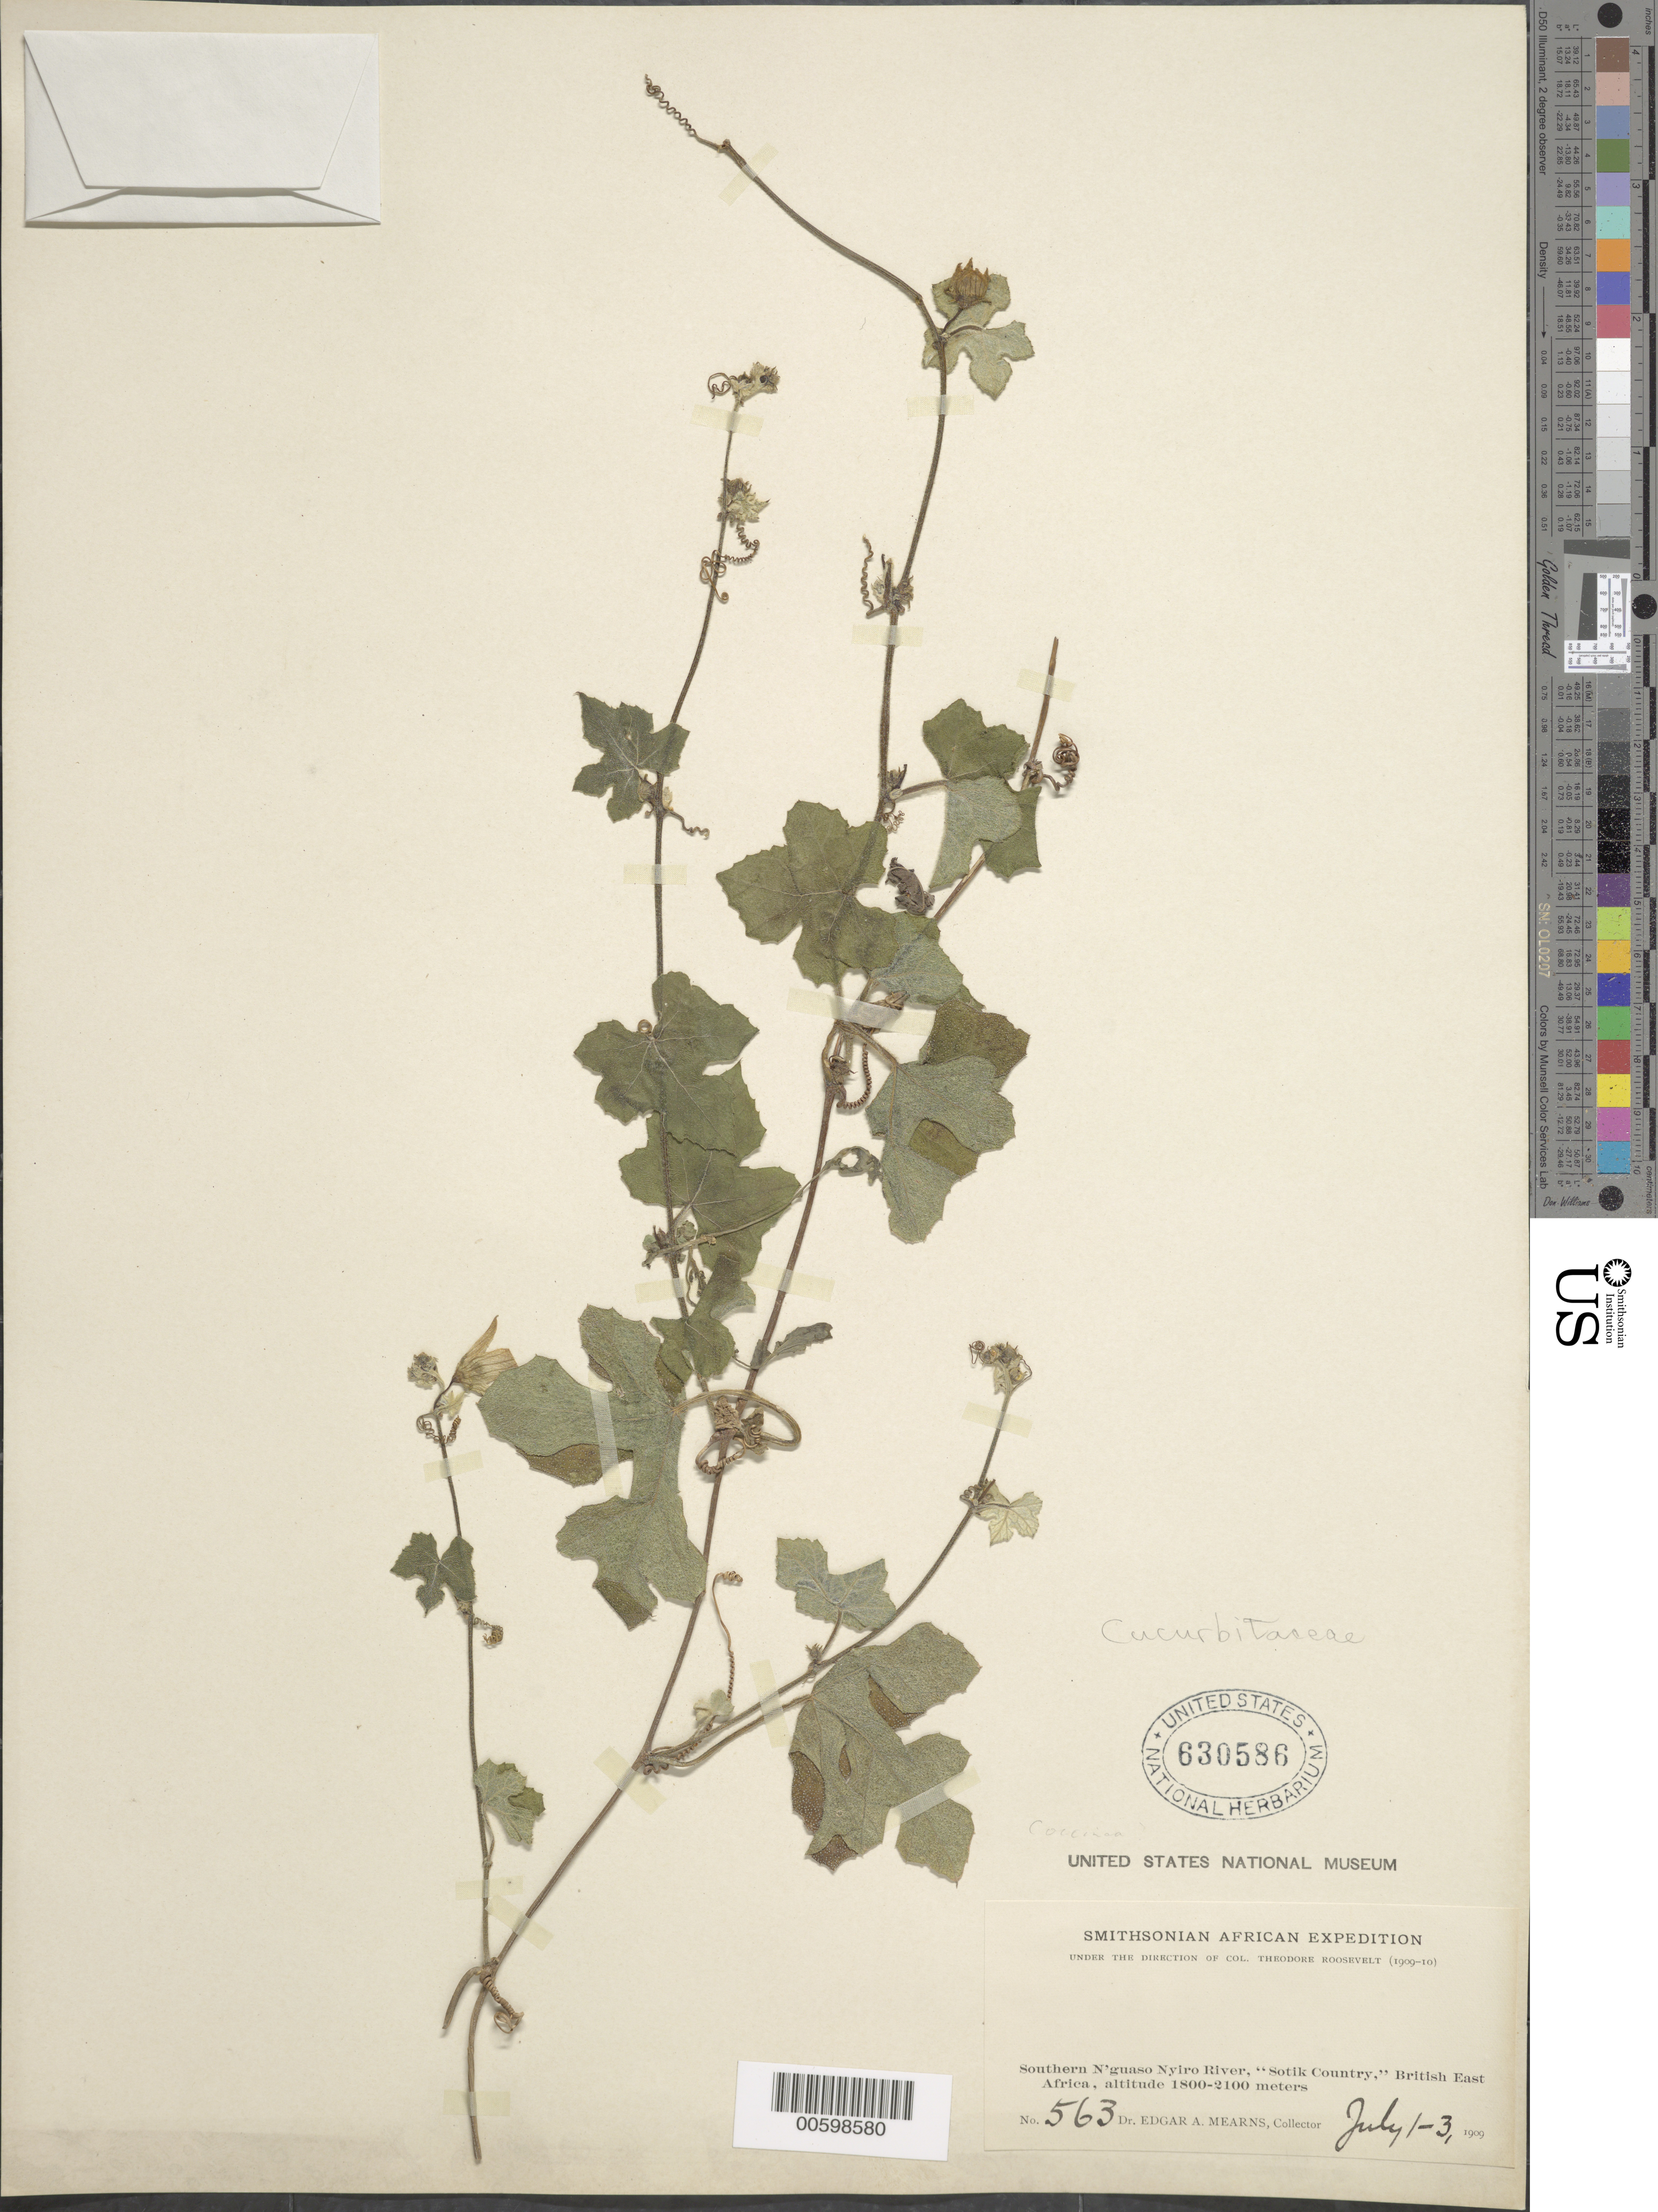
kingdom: Plantae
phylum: Tracheophyta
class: Magnoliopsida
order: Cucurbitales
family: Cucurbitaceae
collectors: E. A. Mearns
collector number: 563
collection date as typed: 01 Jul 1909 to 03 Jul 1909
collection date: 1909-07-01/1909-07-03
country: Kenya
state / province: Bomet / Narok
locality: Southern N'guaso River, " Sotik Country"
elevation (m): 1800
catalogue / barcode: US 630586